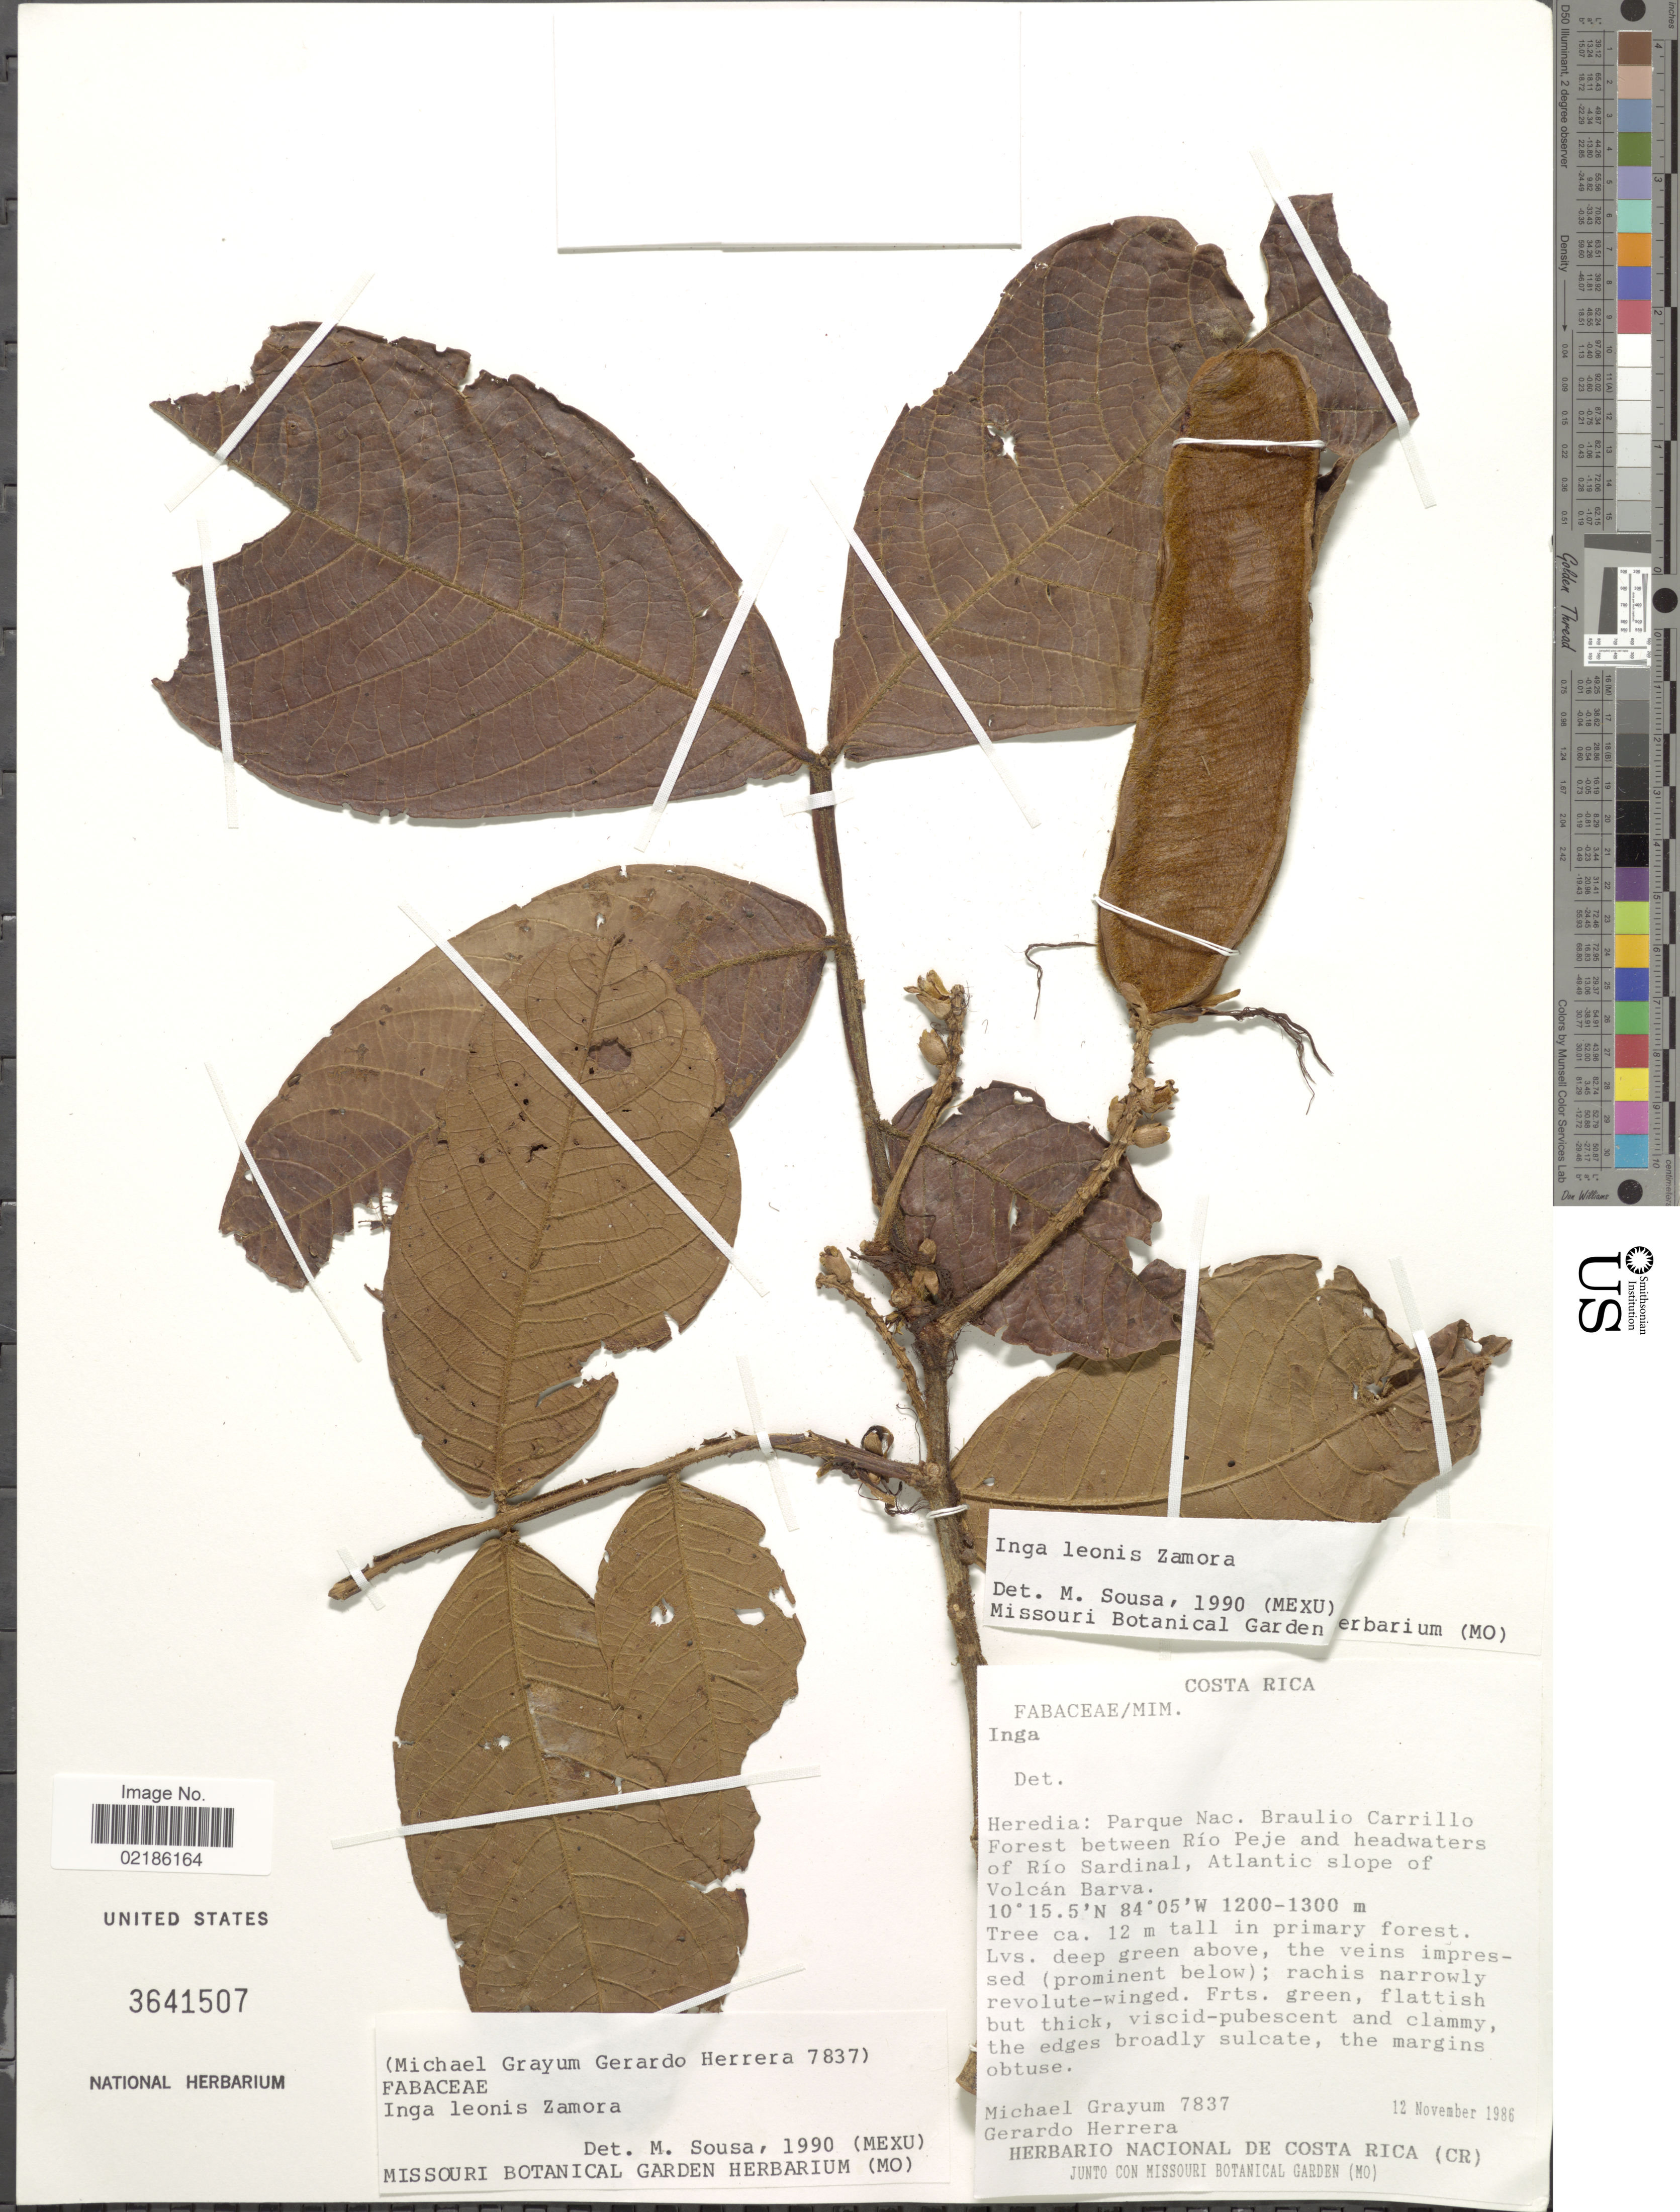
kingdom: Plantae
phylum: Tracheophyta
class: Magnoliopsida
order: Fabales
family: Fabaceae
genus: Inga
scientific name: Inga leonis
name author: N. Zamora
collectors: M. H. Grayum & G. Herrera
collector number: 7837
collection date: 1986-11-12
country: Costa Rica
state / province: Heredia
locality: Parque Nac. Braulio Carrillo Forest between Rio Peje and headwaters of Rio Sardinal, Atlantic slope of Volcan Barva.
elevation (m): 1200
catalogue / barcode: US 3641507